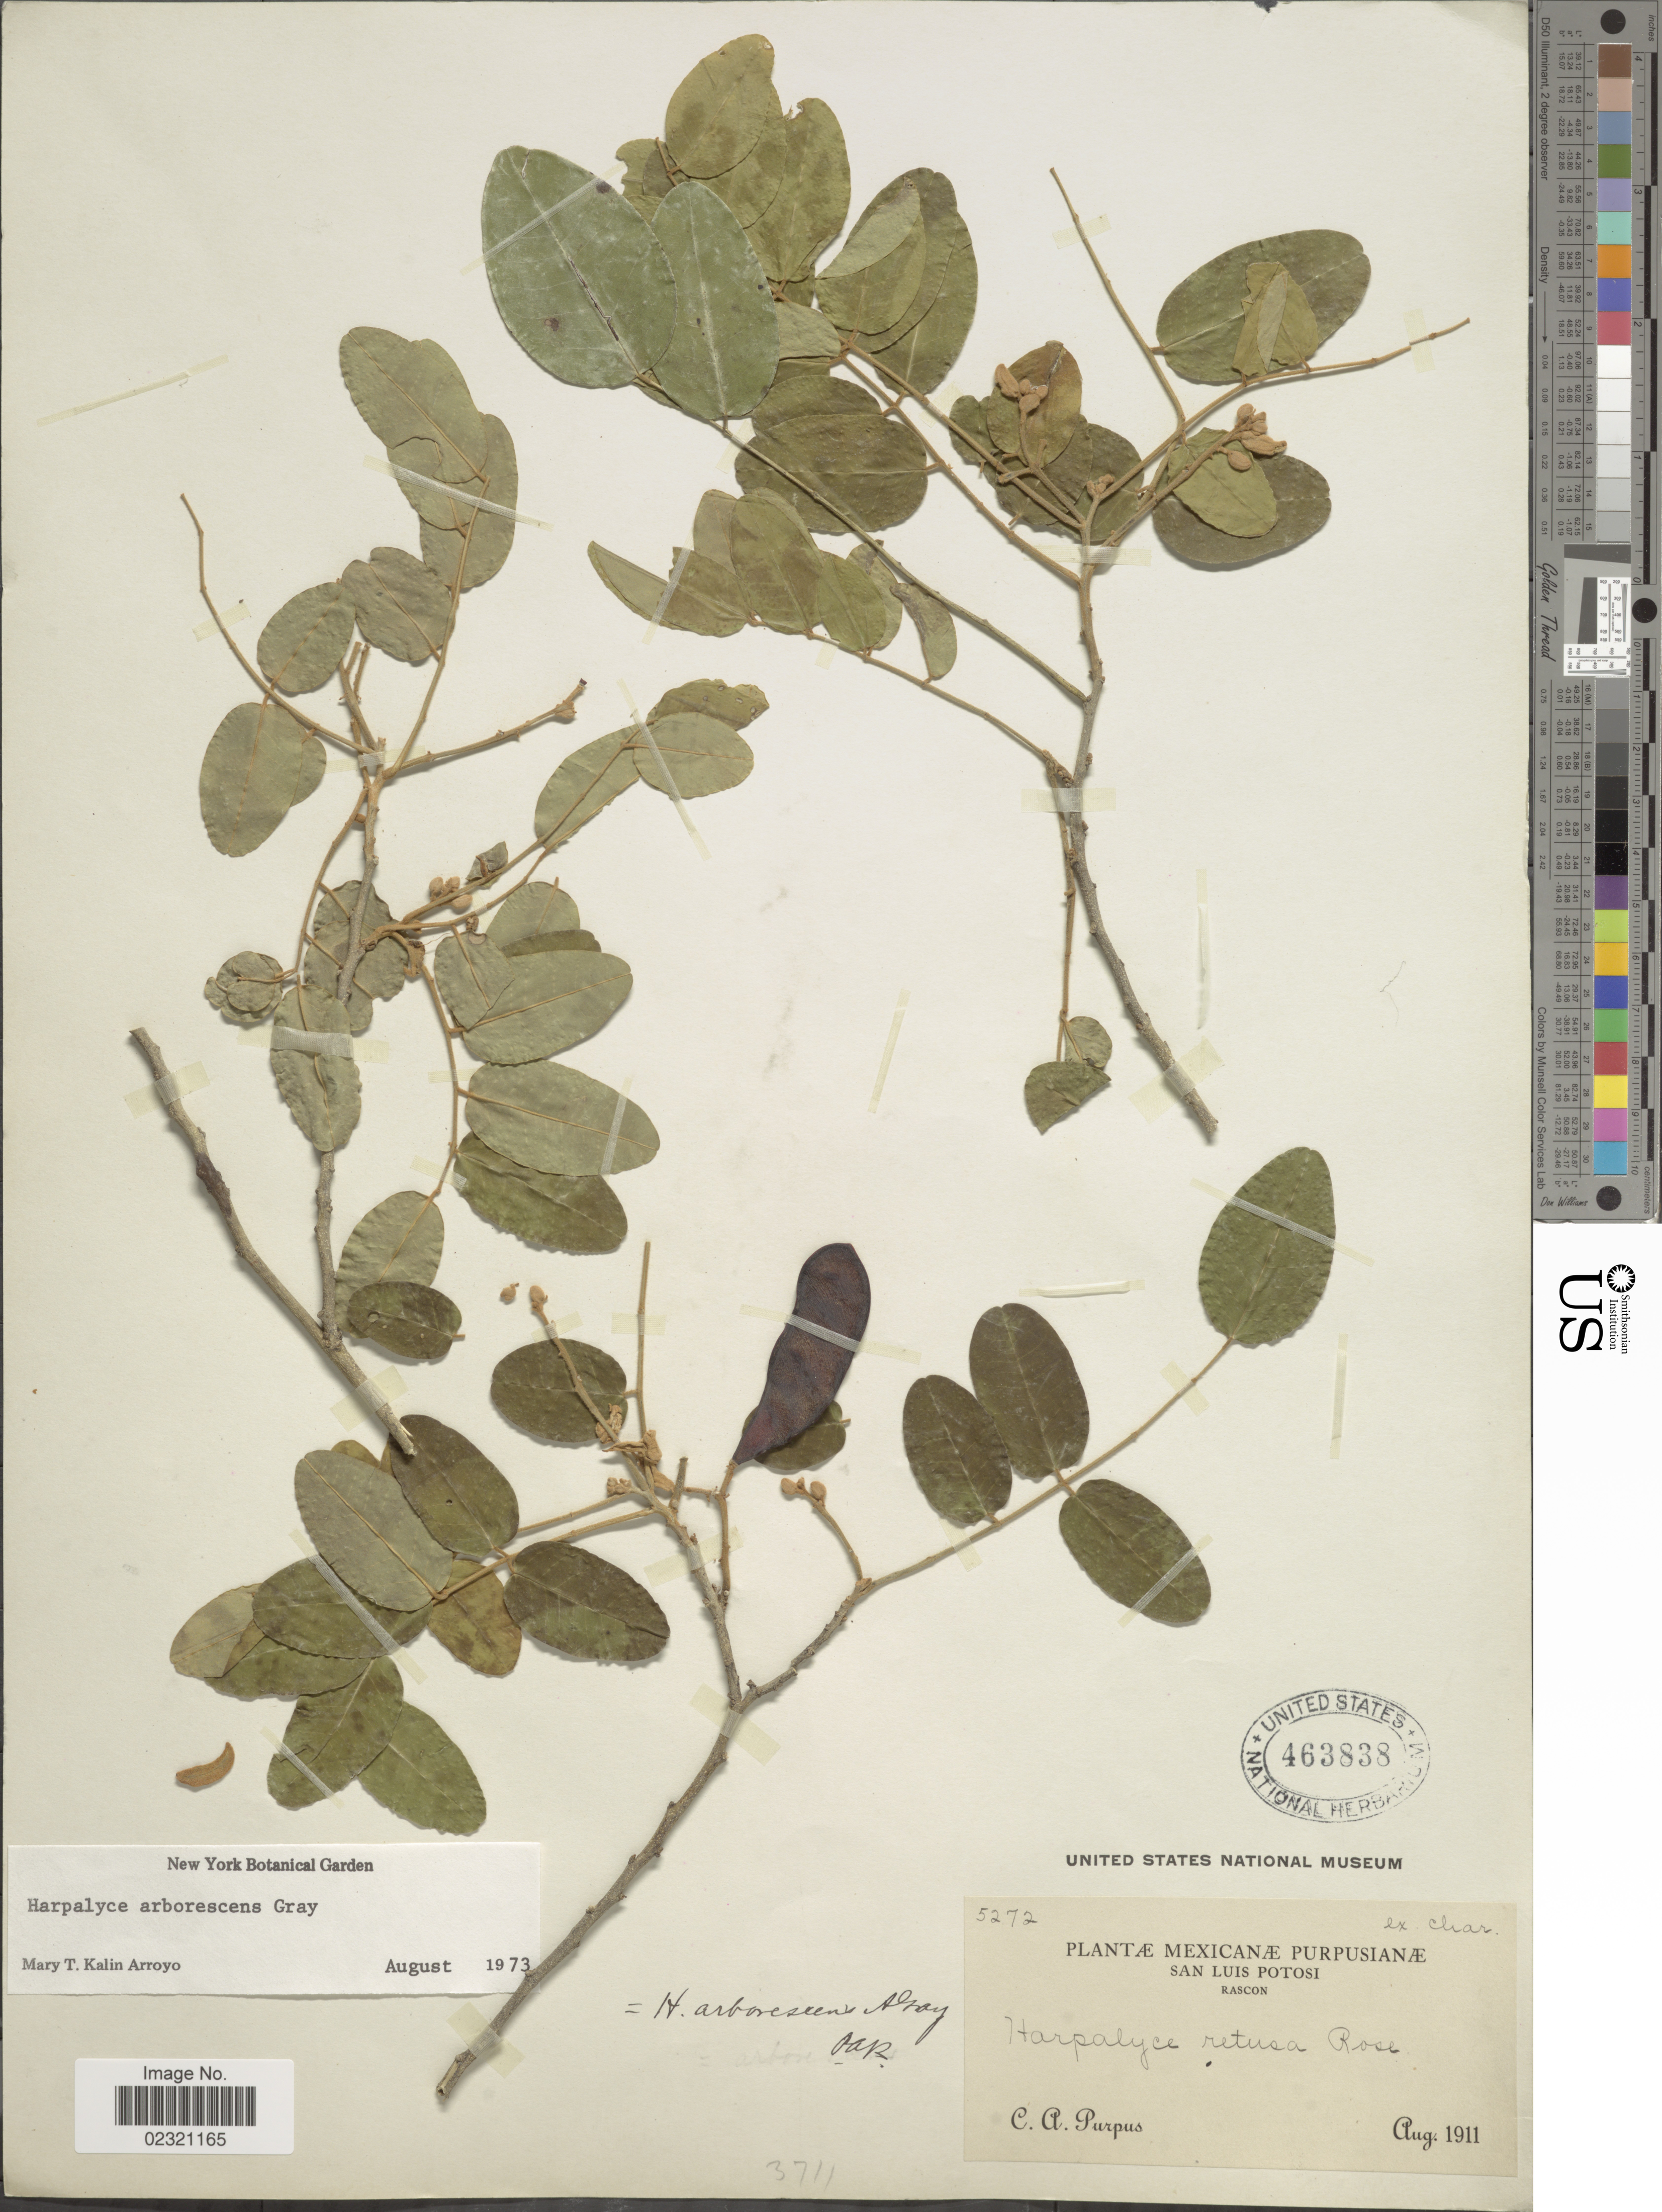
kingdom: Plantae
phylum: Tracheophyta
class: Magnoliopsida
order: Fabales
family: Fabaceae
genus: Psorothamnus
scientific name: Psorothamnus arborescens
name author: (Torr. ex A. Gray) Barneby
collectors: C. A. Purpus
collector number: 5272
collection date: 1911-08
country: Mexico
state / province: San Luis Potosí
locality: Rascon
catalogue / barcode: US 463838